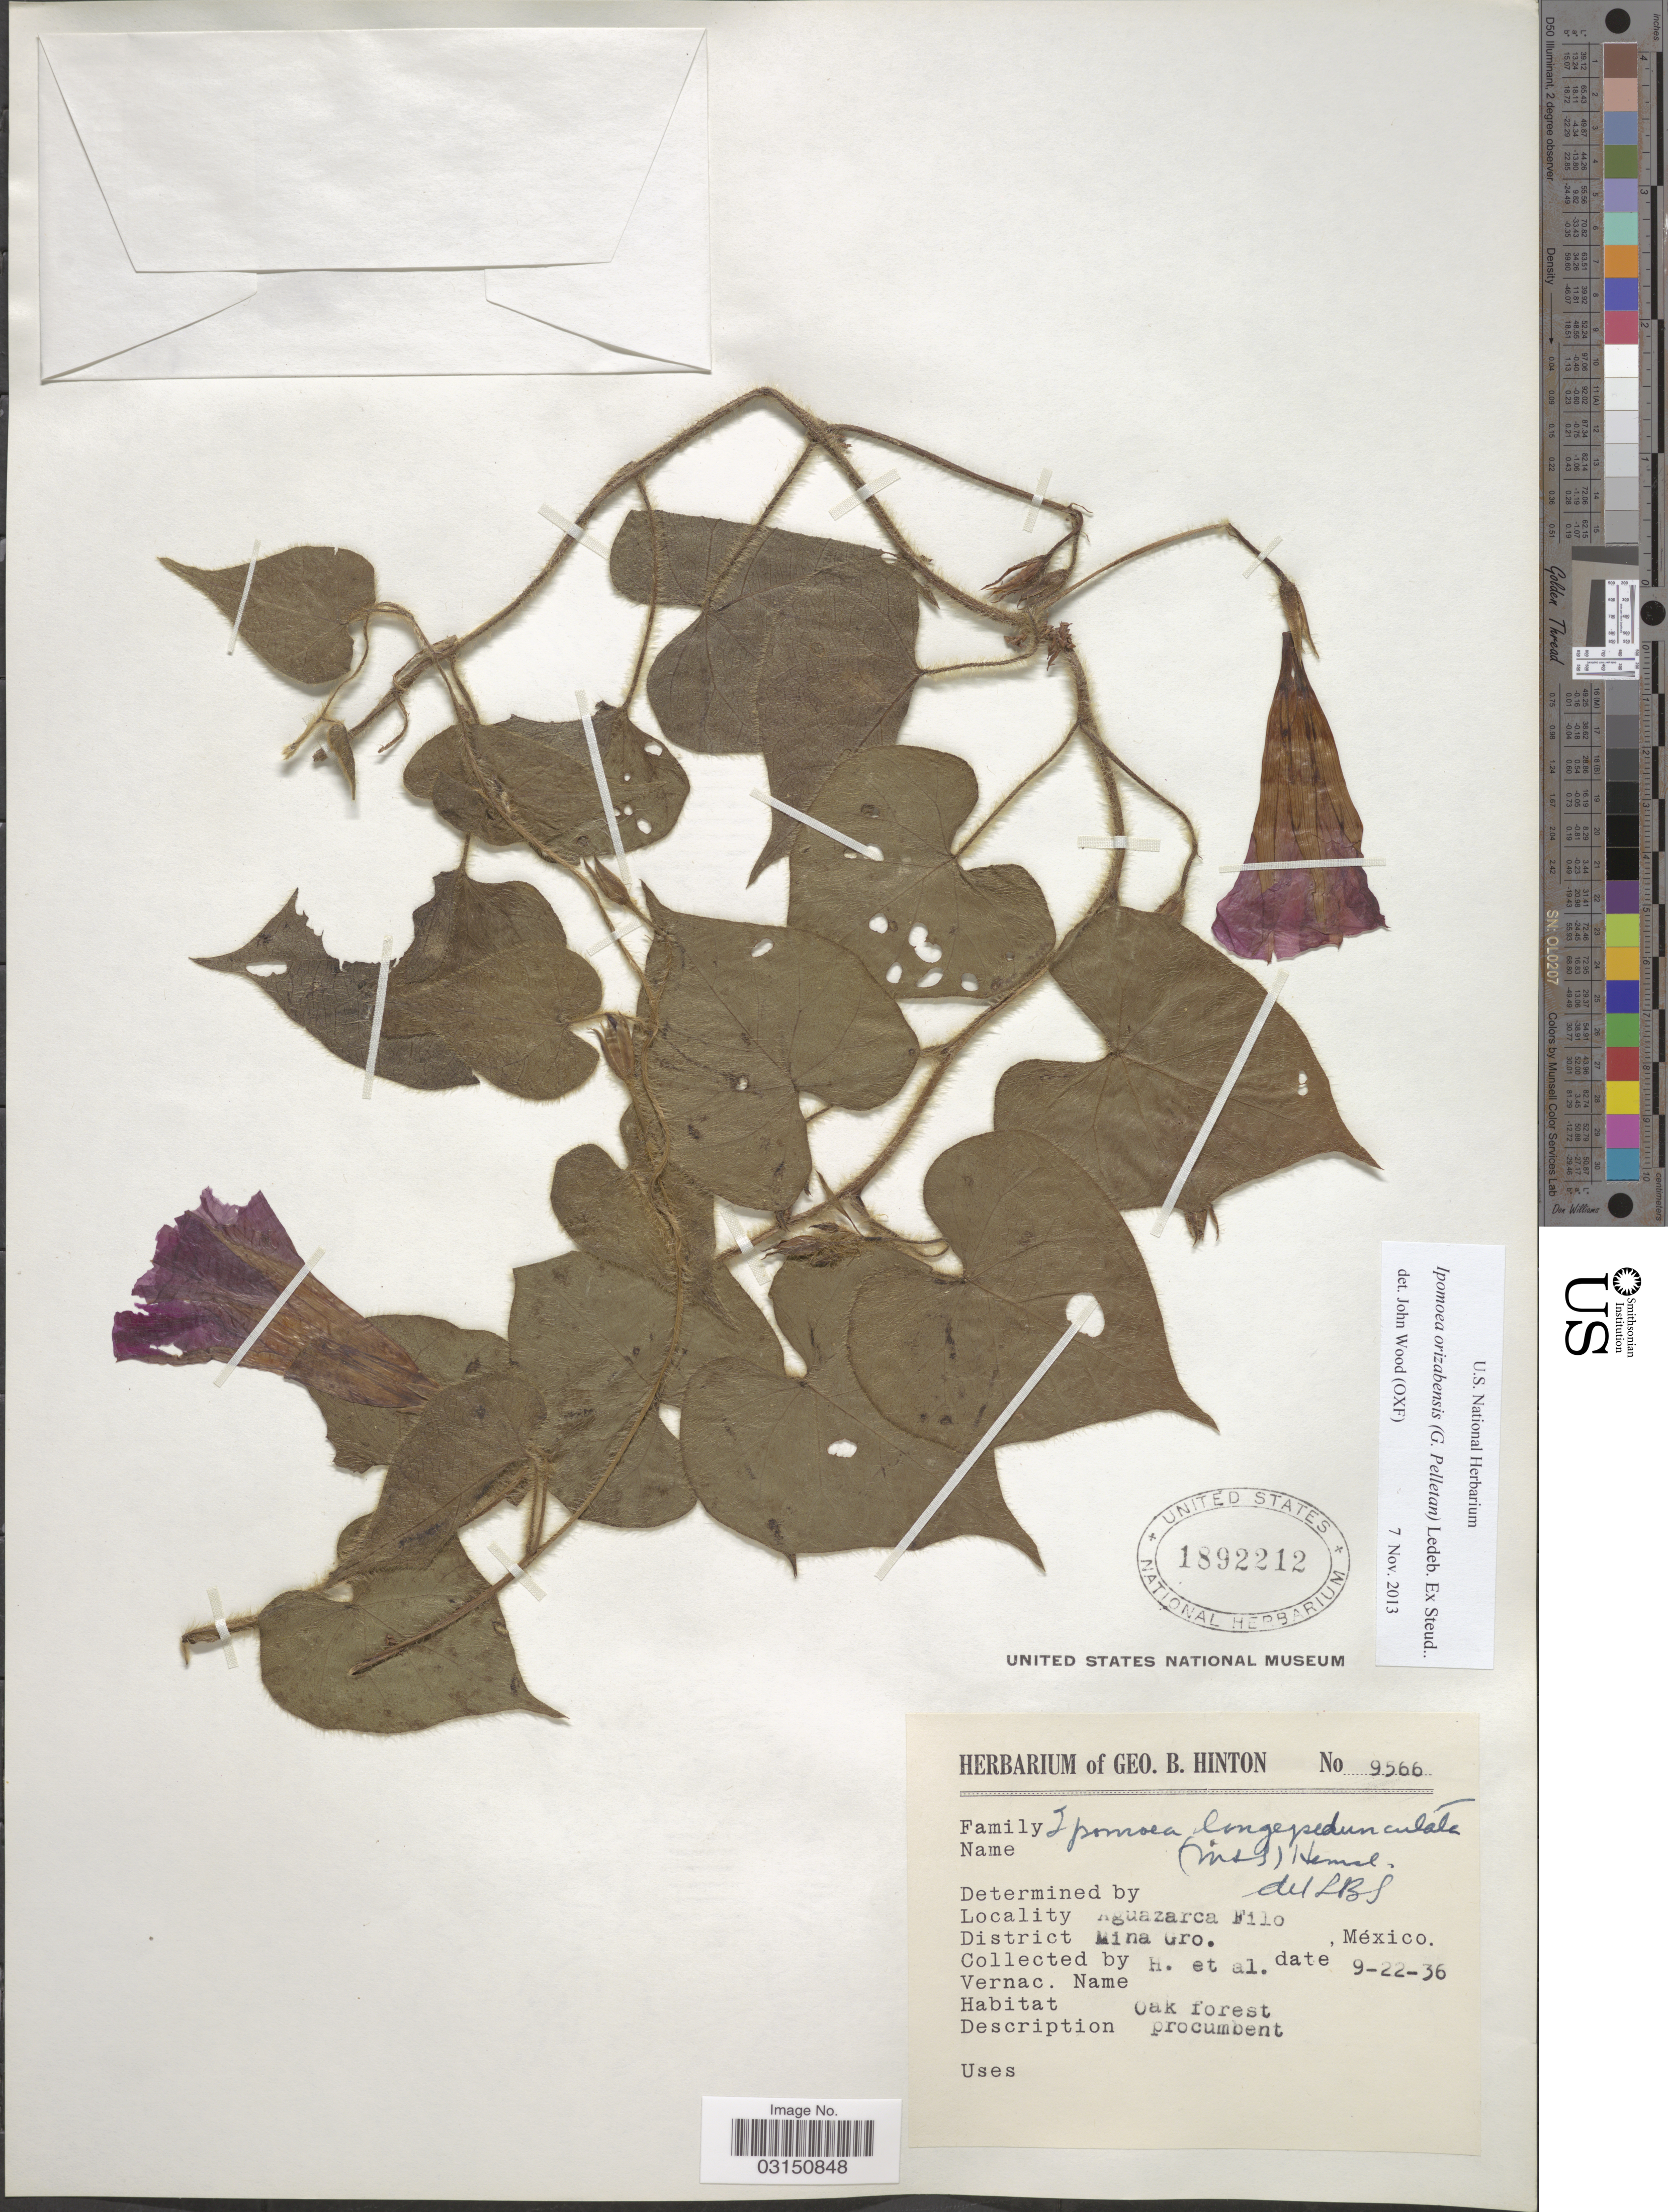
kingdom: Plantae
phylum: Tracheophyta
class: Magnoliopsida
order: Solanales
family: Convolvulaceae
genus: Ipomoea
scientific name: Ipomoea orizabensis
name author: (G. Pelletan) Ledeb. ex Steud.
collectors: G. B. Hinton & et al.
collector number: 9566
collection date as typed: Transcribed d/m/y: 22/9/36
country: Mexico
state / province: Guerrero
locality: Aguazarca Filo. District Mina.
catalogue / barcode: US 1892212